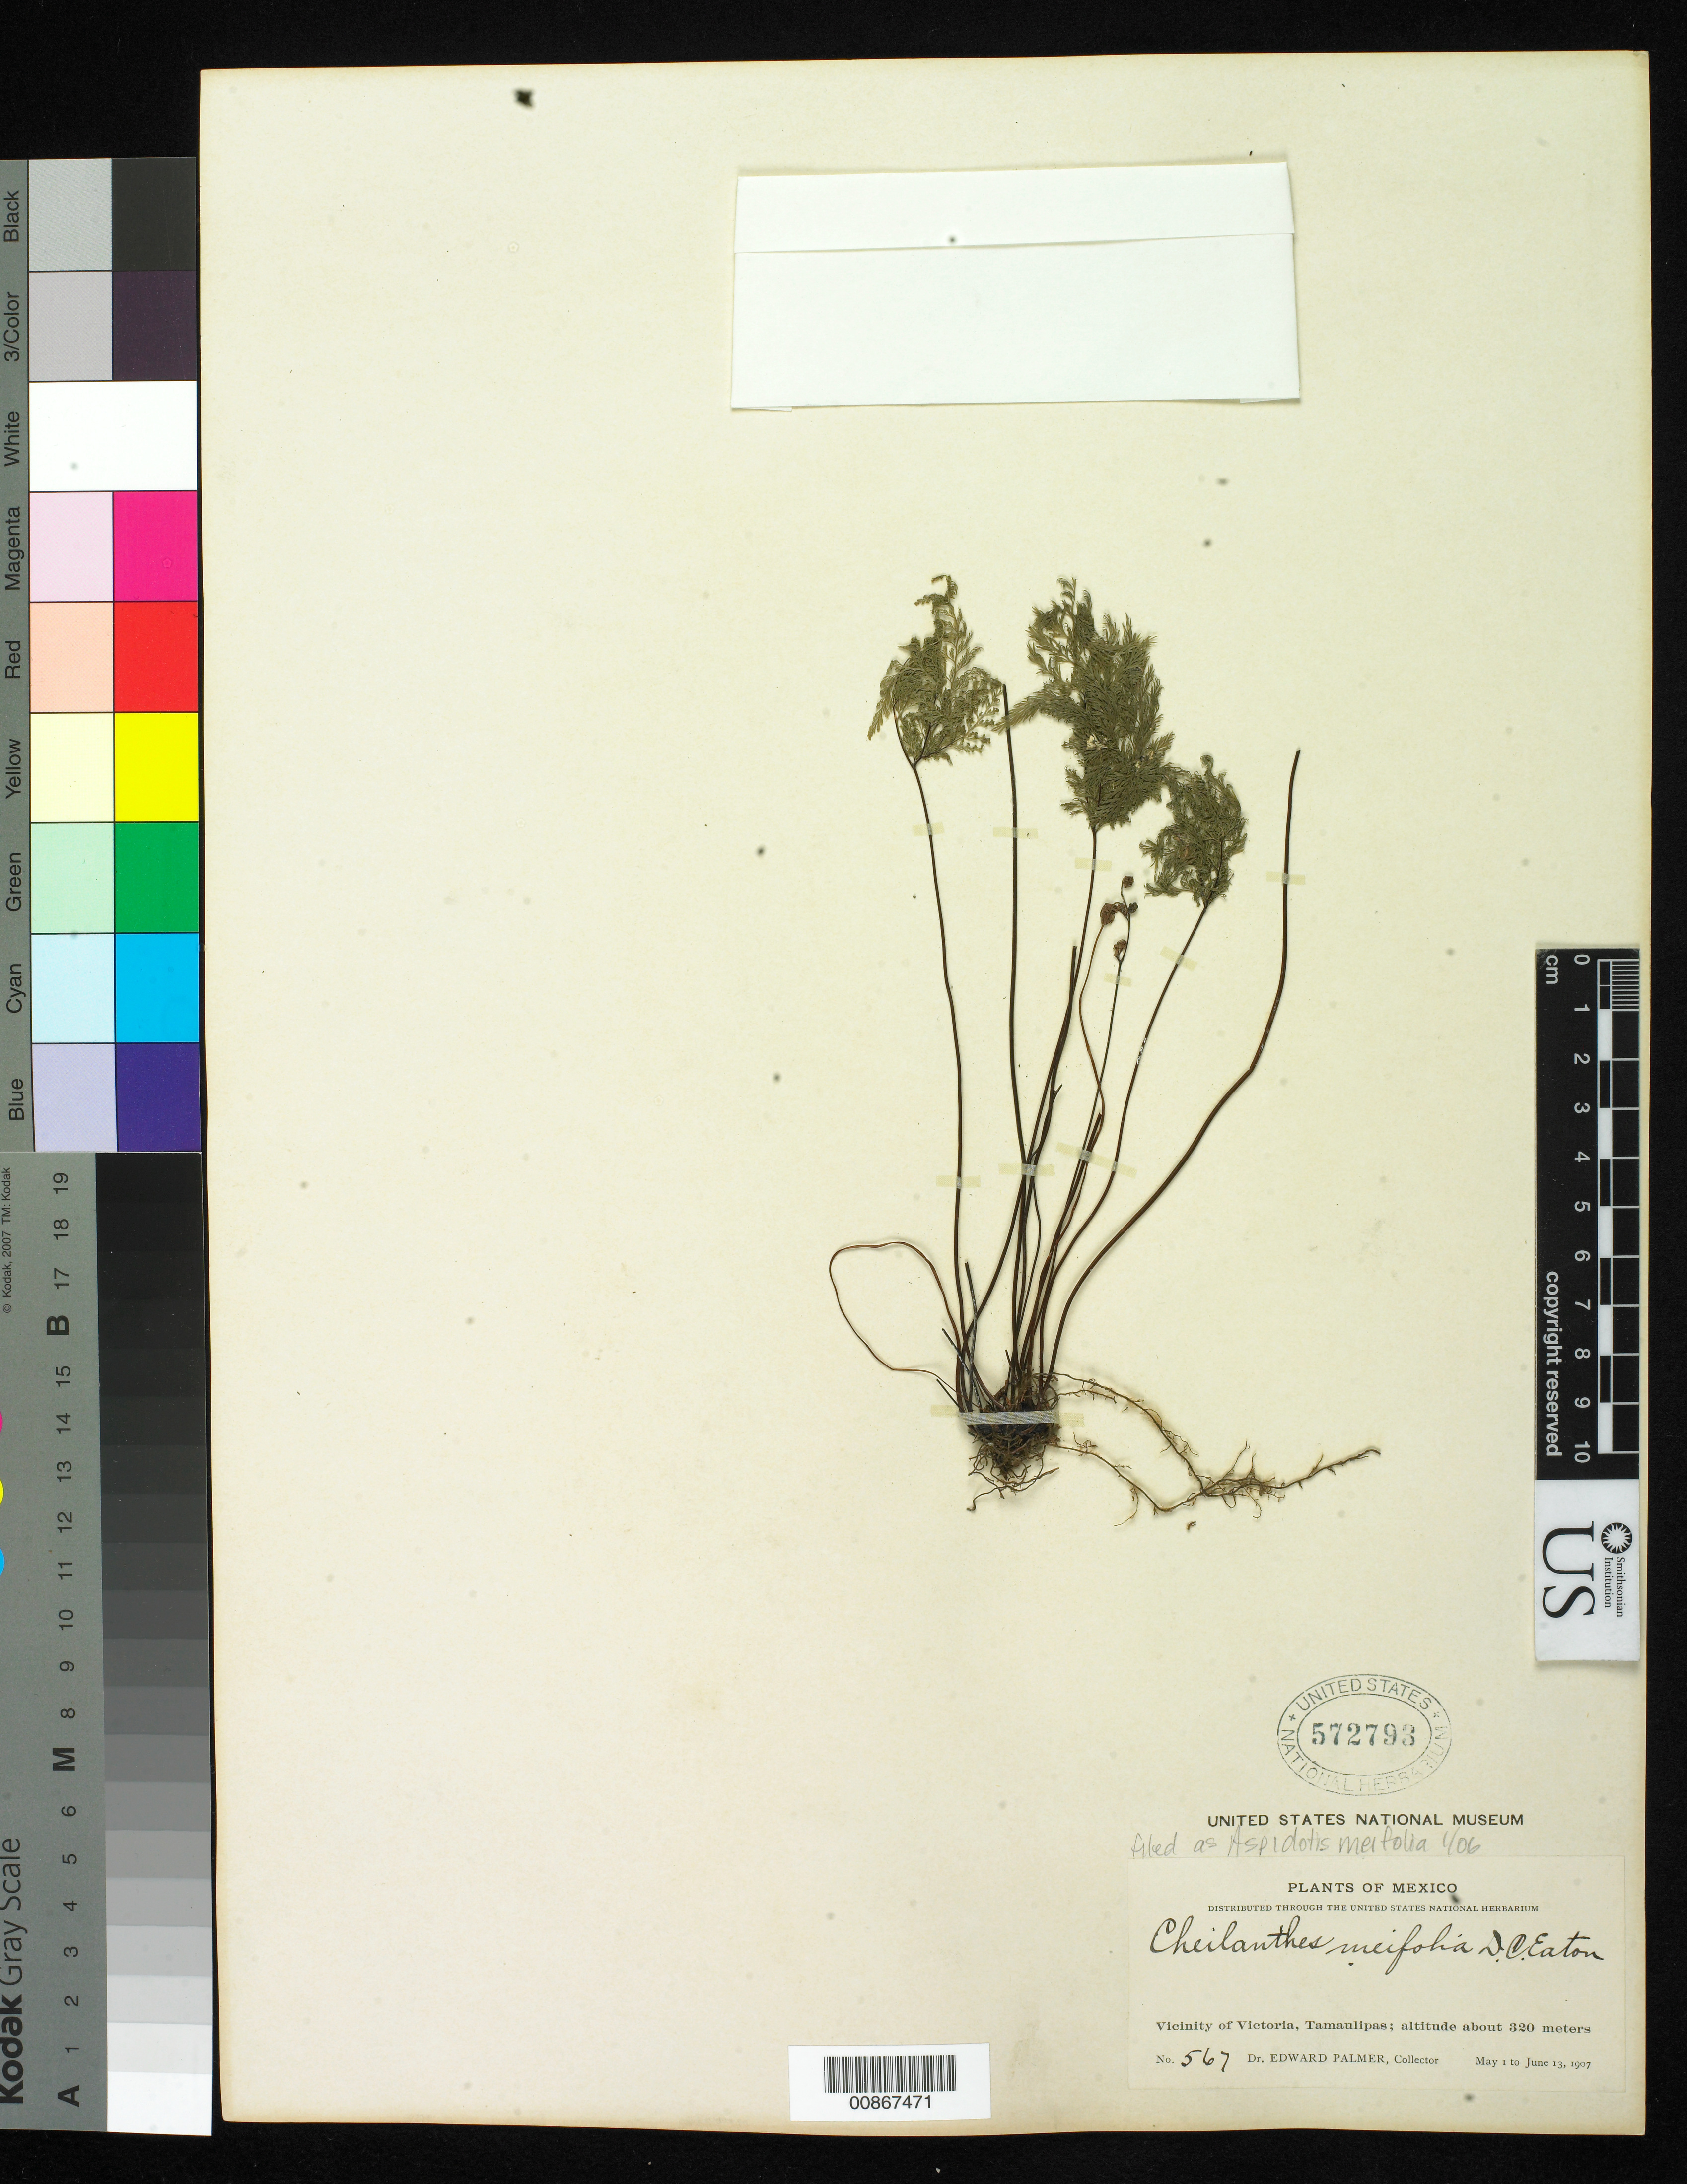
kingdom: Plantae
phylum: Tracheophyta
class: Polypodiopsida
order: Polypodiales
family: Pteridaceae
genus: Aspidotis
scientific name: Aspidotis meifolia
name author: (D.C. Eaton) Pic. Serm.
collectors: E. Palmer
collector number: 567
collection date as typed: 01 May 1907 to 13 Jun 1907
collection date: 1907-05-01/1907-06-13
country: Mexico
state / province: Tamaulipas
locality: Vicinity of Victoria.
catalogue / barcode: US 572793